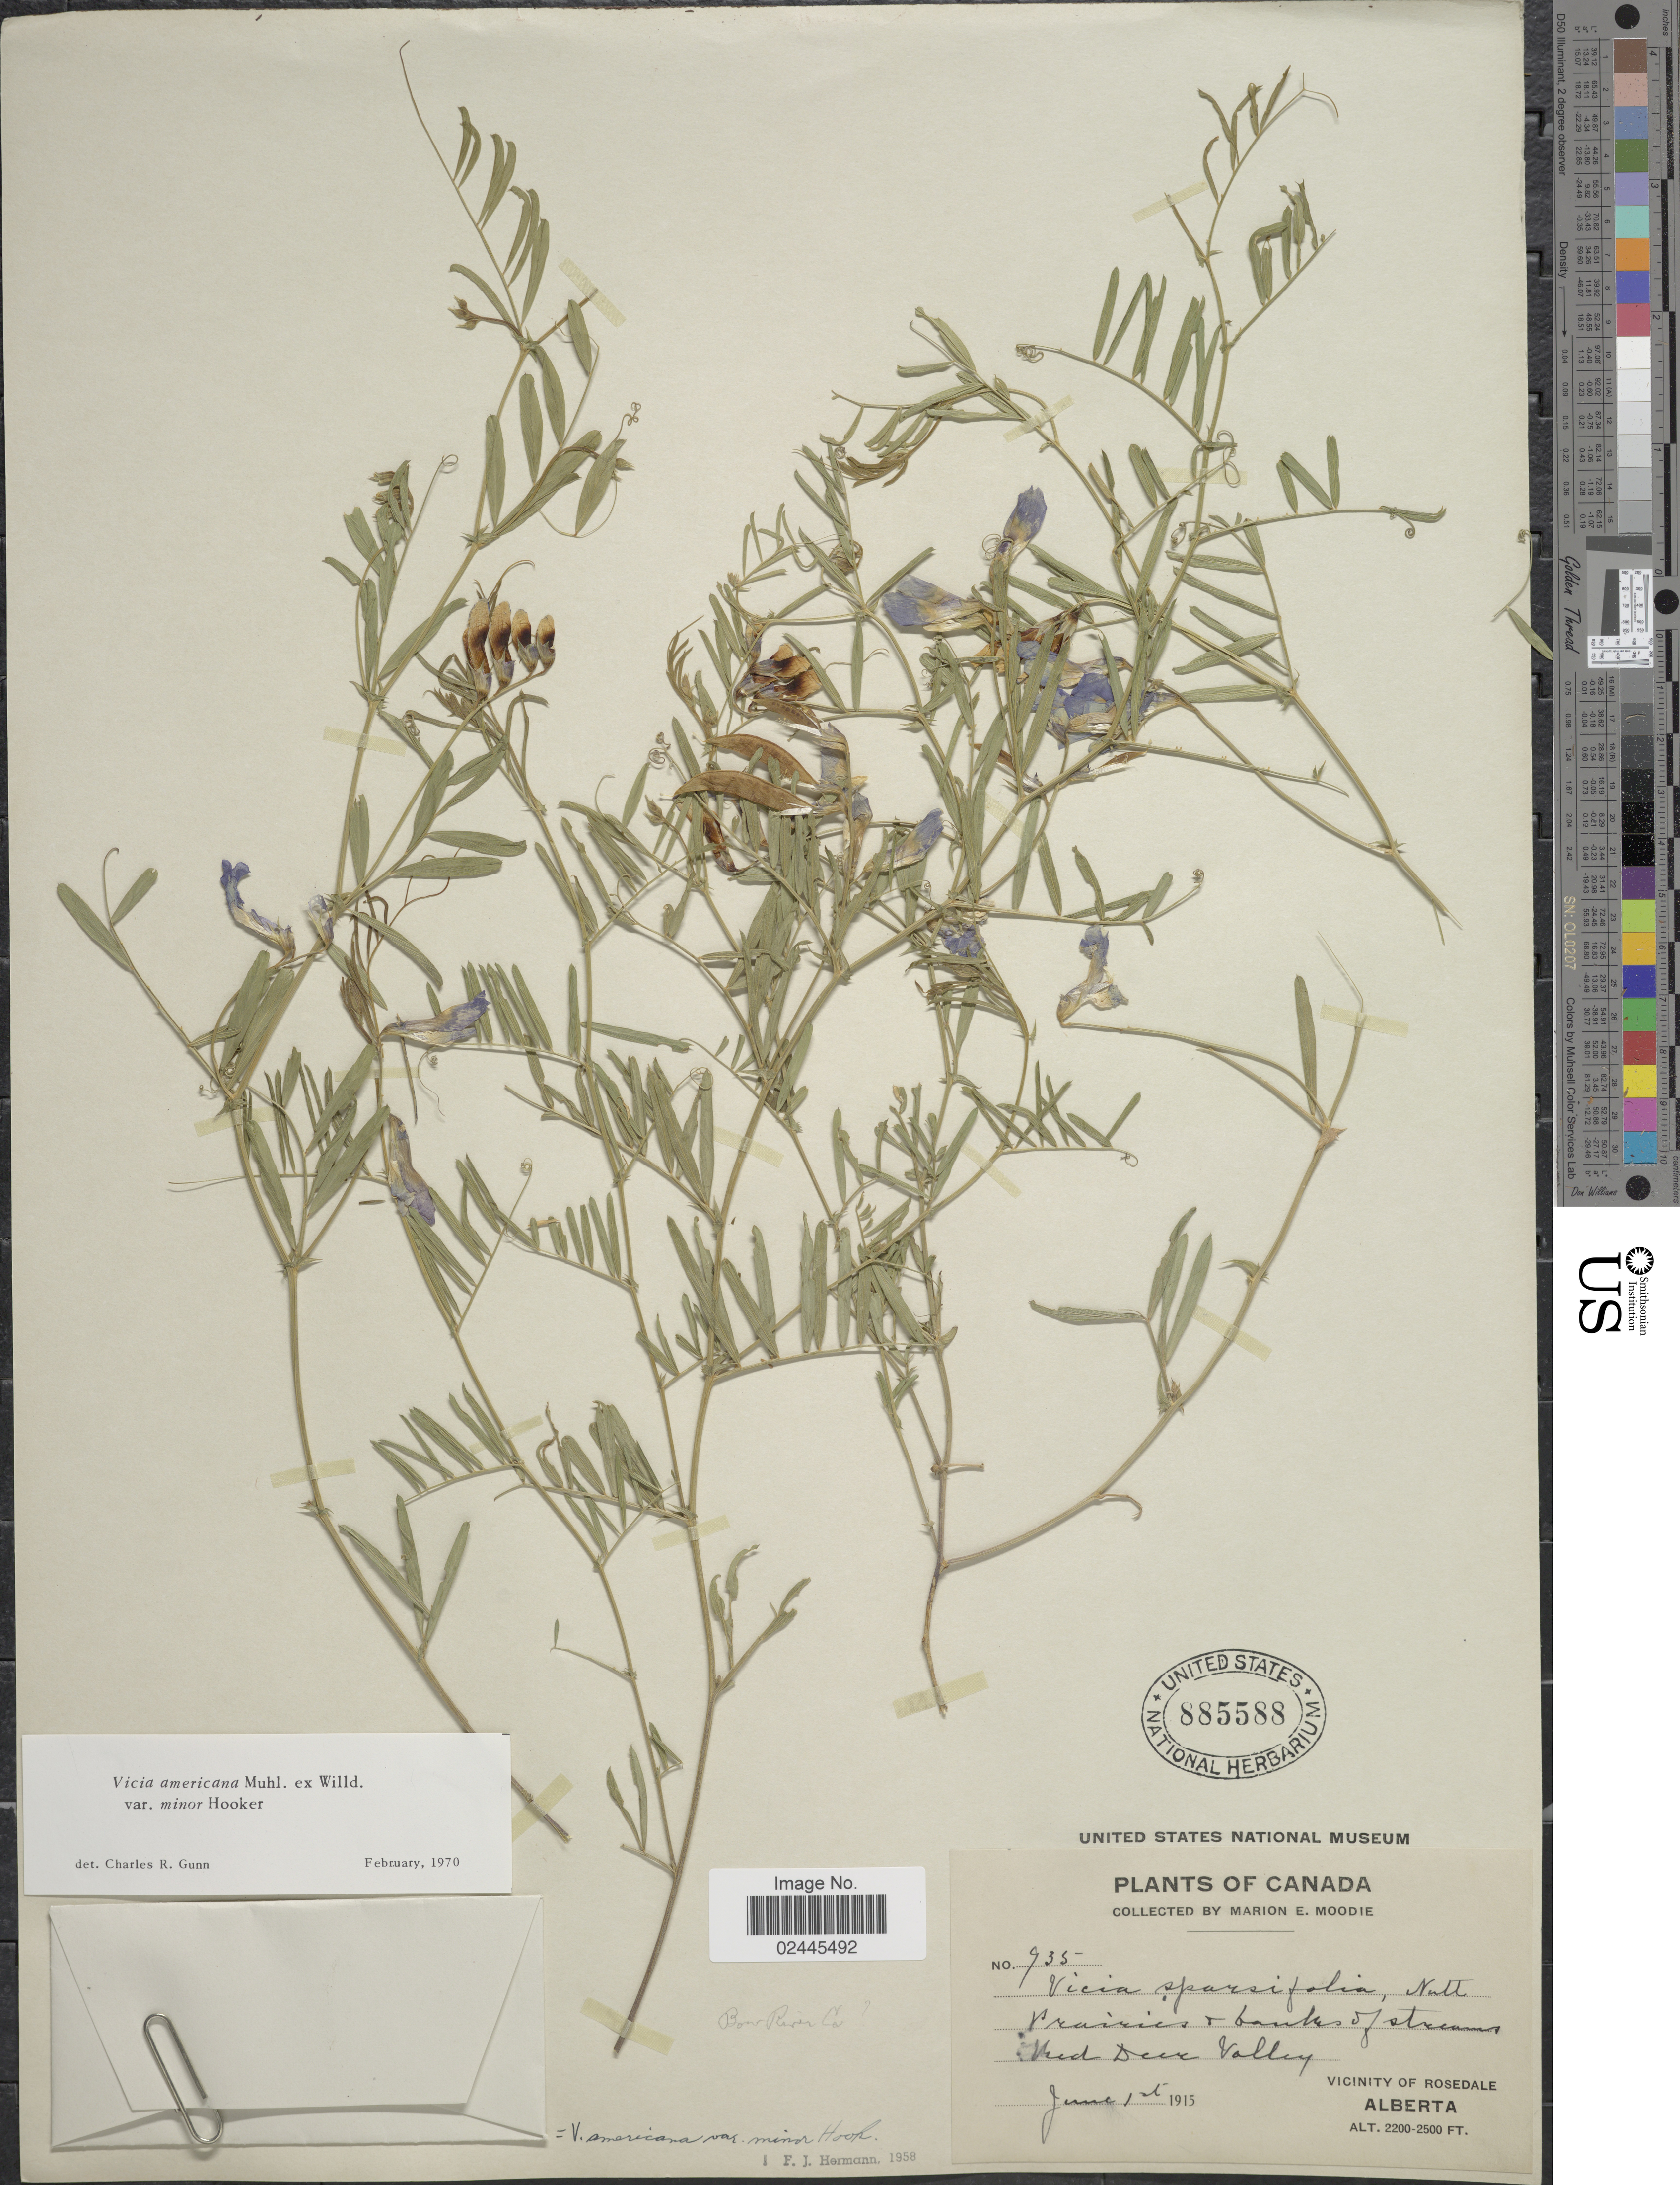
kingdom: Plantae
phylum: Tracheophyta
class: Magnoliopsida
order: Fabales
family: Fabaceae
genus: Vicia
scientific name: Vicia americana var. minor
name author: Hook.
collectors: M. E. Moodie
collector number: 735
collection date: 1915-06-01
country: Canada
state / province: Alberta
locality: Prairies + banks of streams, Red Deer Valley, Vicinity of Rosedale.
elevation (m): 671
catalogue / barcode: US 885588